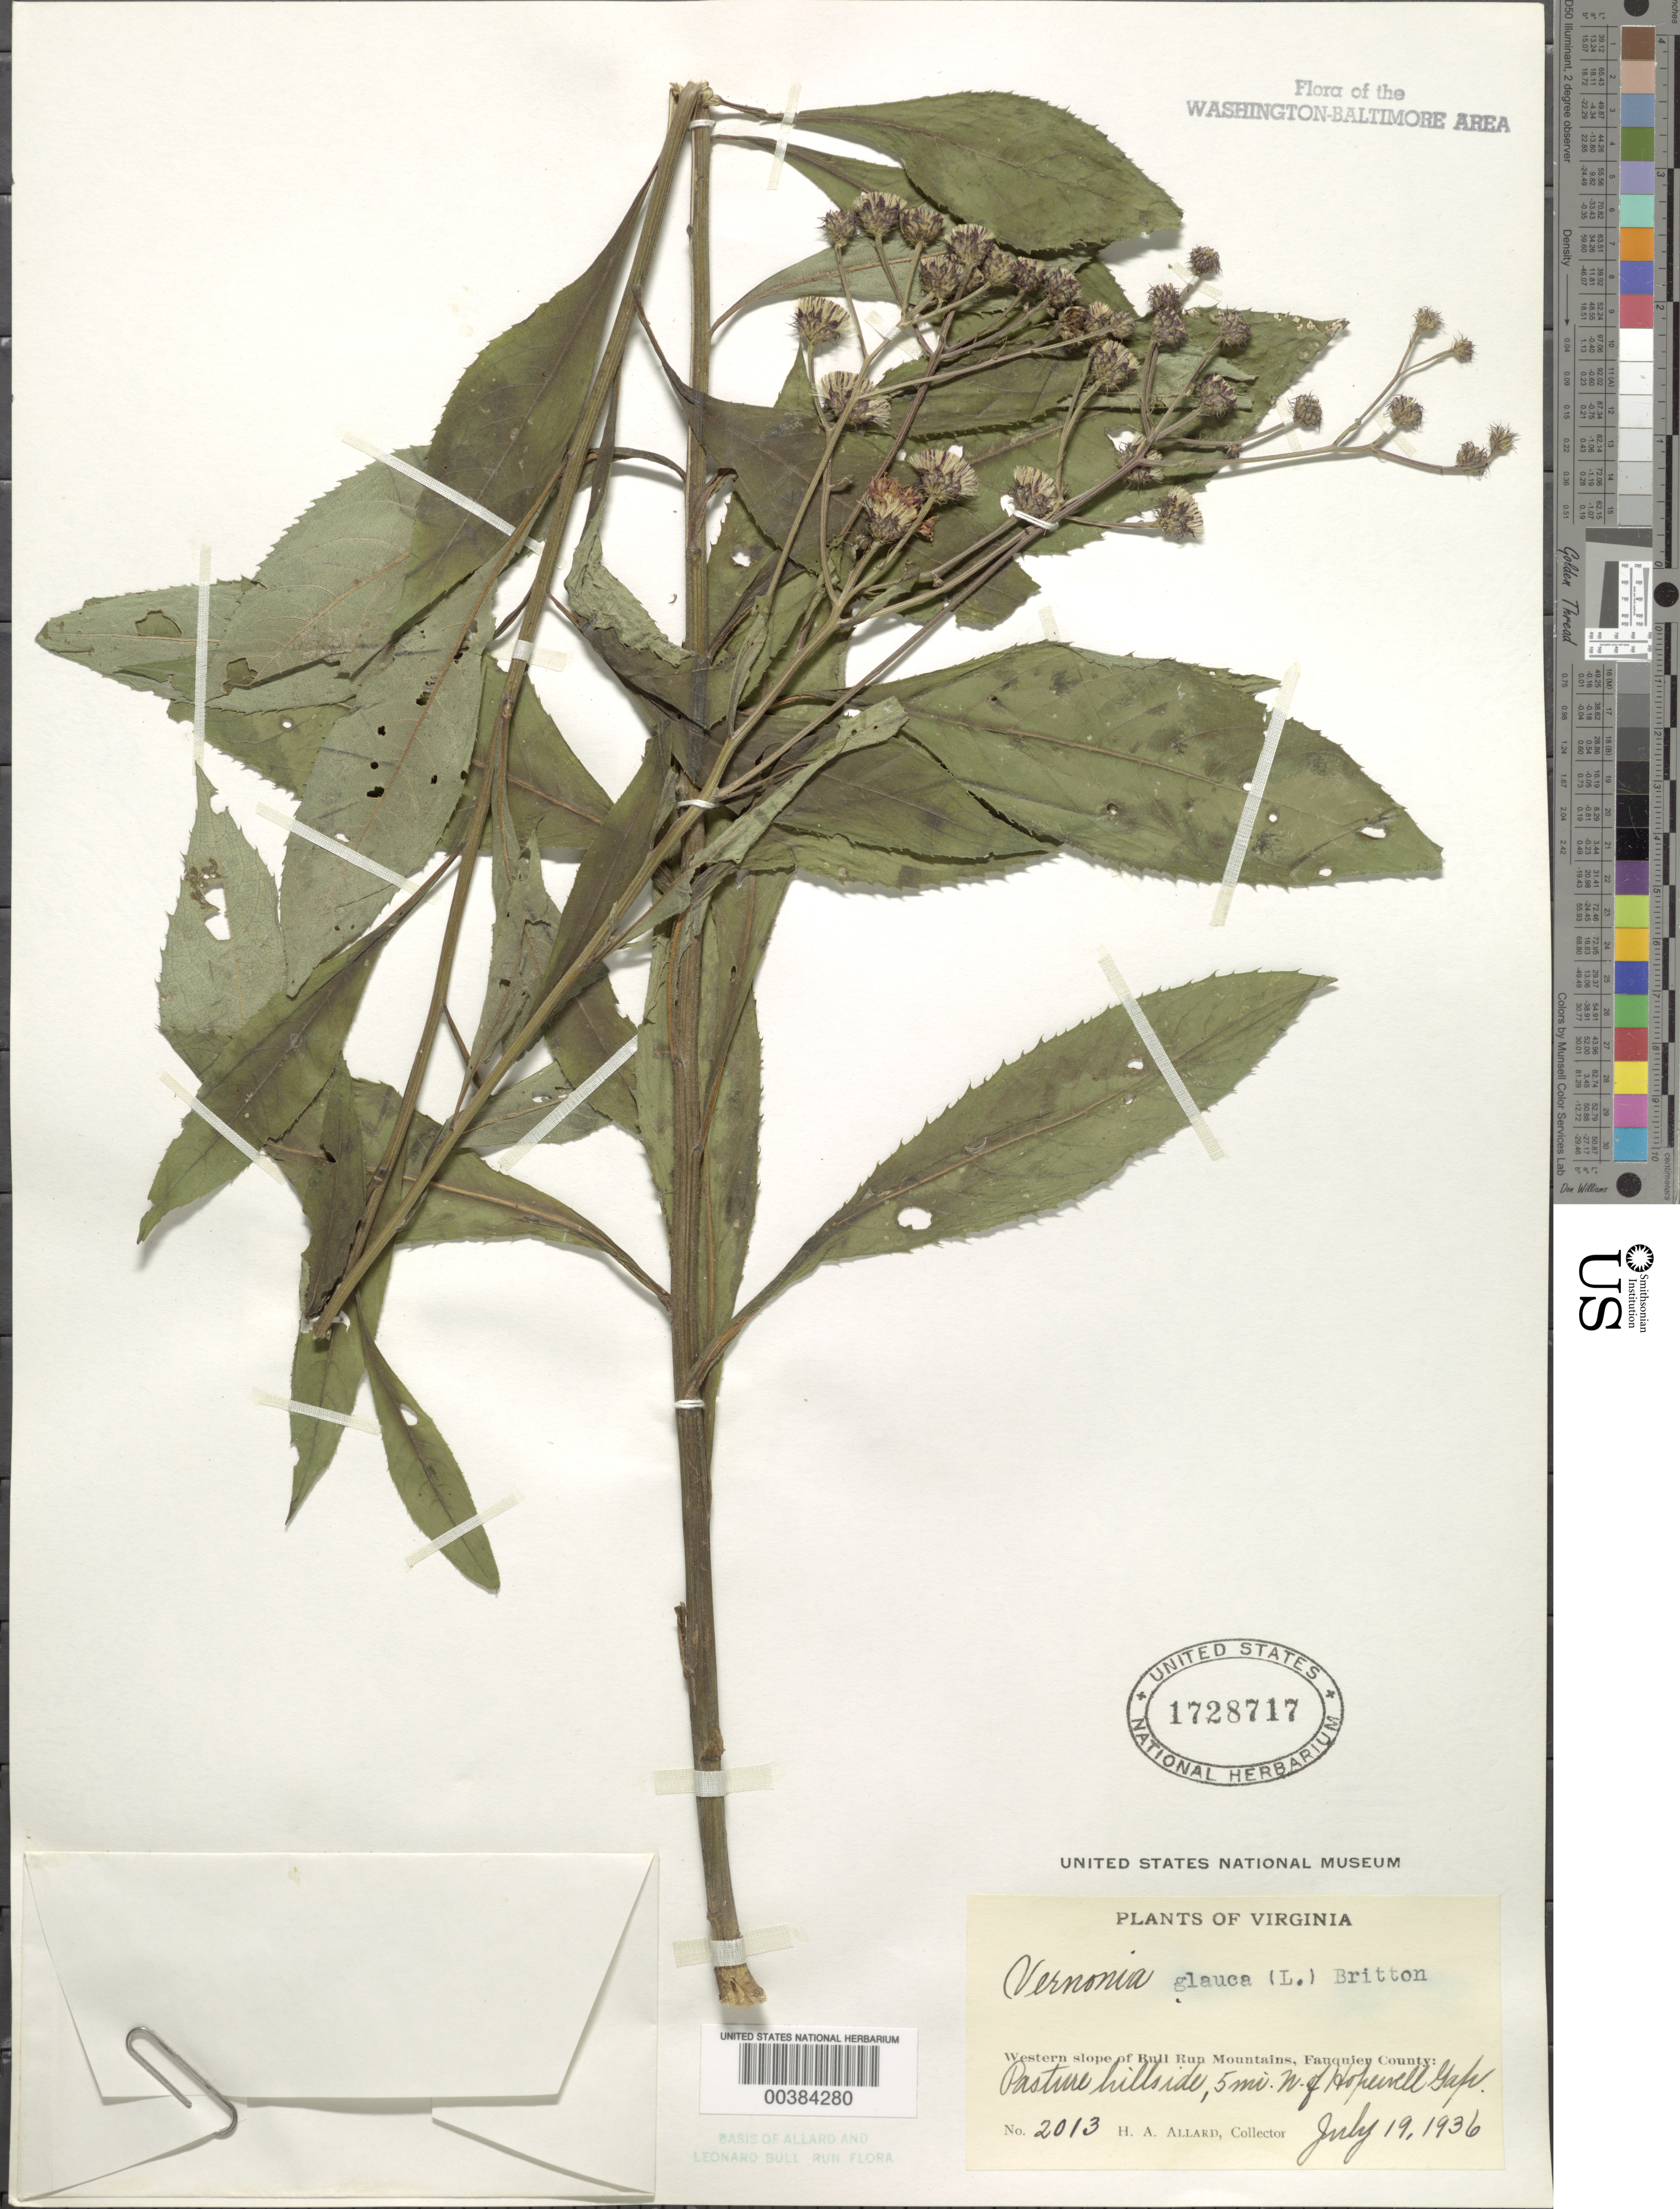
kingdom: Plantae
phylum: Tracheophyta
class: Magnoliopsida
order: Asterales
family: Asteraceae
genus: Vernonia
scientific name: Vernonia glauca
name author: (L.) Willd.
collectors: H. A. Allard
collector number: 2013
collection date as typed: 19 Jul 1936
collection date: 1936-07-19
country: United States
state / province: Virginia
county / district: Fauquier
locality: N of Hopewell Gap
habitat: Pasture hillside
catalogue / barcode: US 1728717